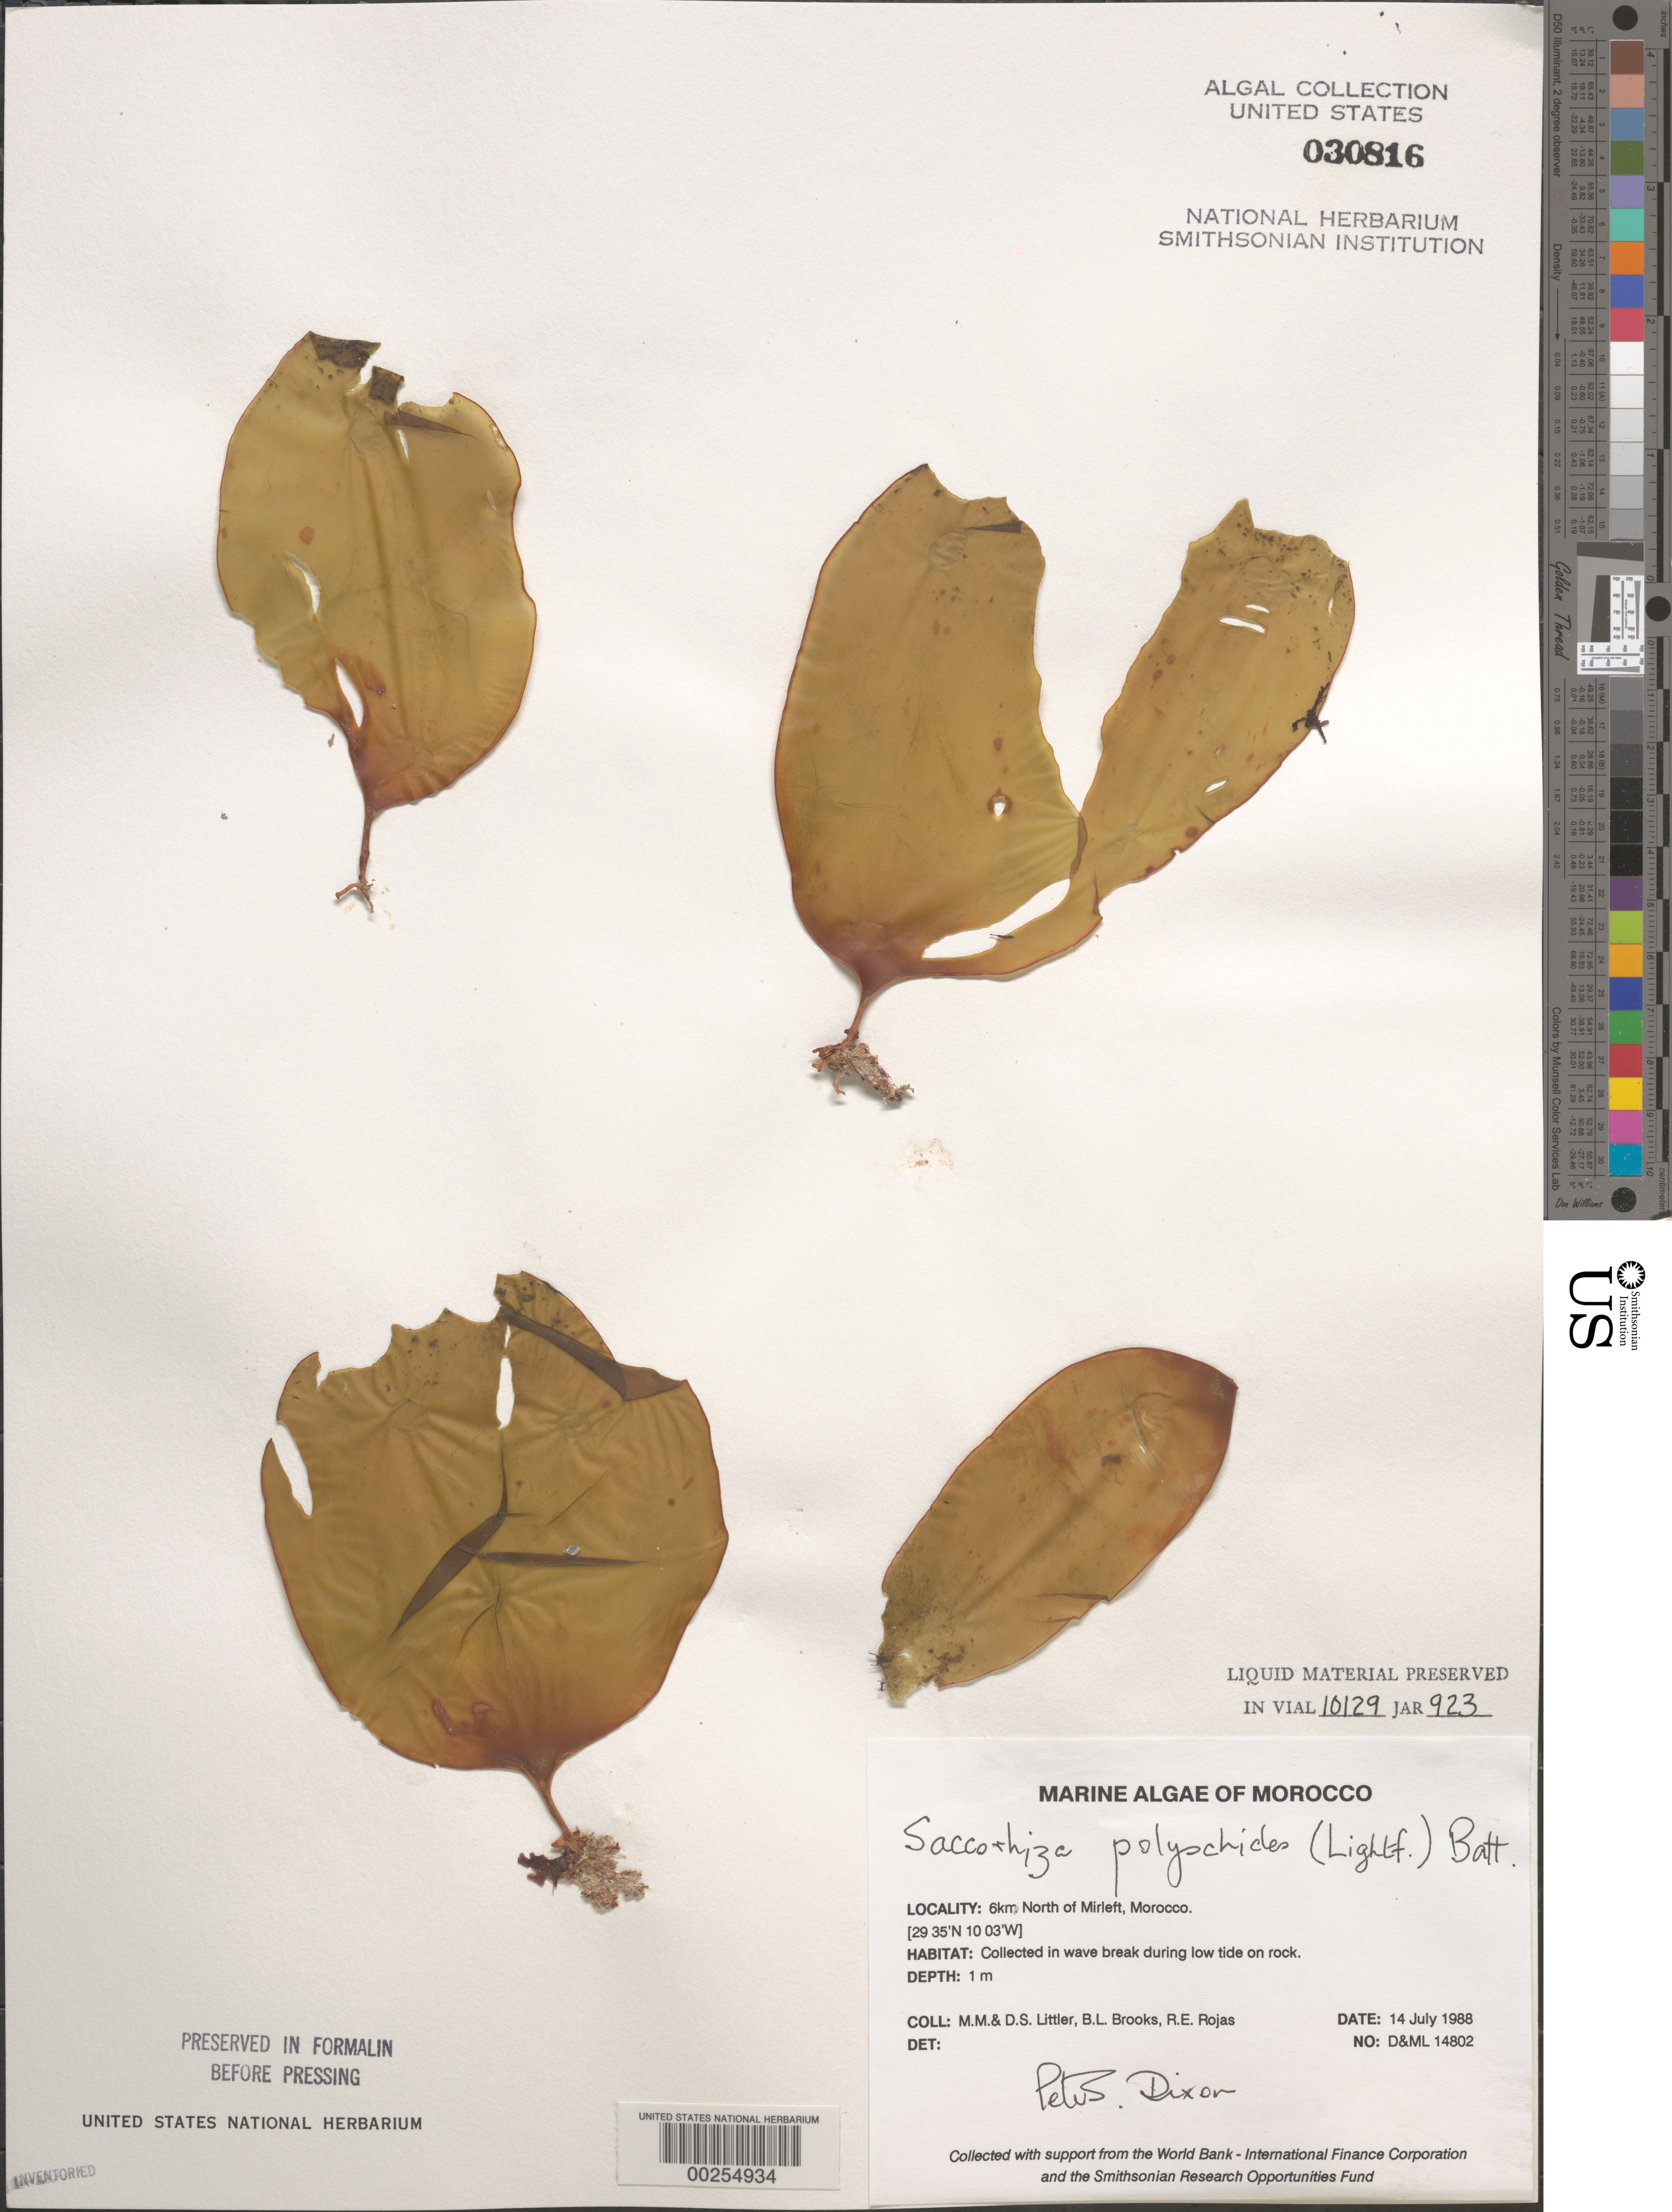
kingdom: Chromista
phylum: Foraminifera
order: Astrorhizida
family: Hyperamminidae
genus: Saccorhiza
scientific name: Saccorhiza polyschides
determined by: Dixon, P. S.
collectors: M. M. Littler, D. S. Littler, B. Brooks & R. Rojas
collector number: D&ML 14802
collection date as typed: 14 Jul 1988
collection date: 1988-07-14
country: Morocco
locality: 6 km north of Mirleft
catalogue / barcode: US 30816